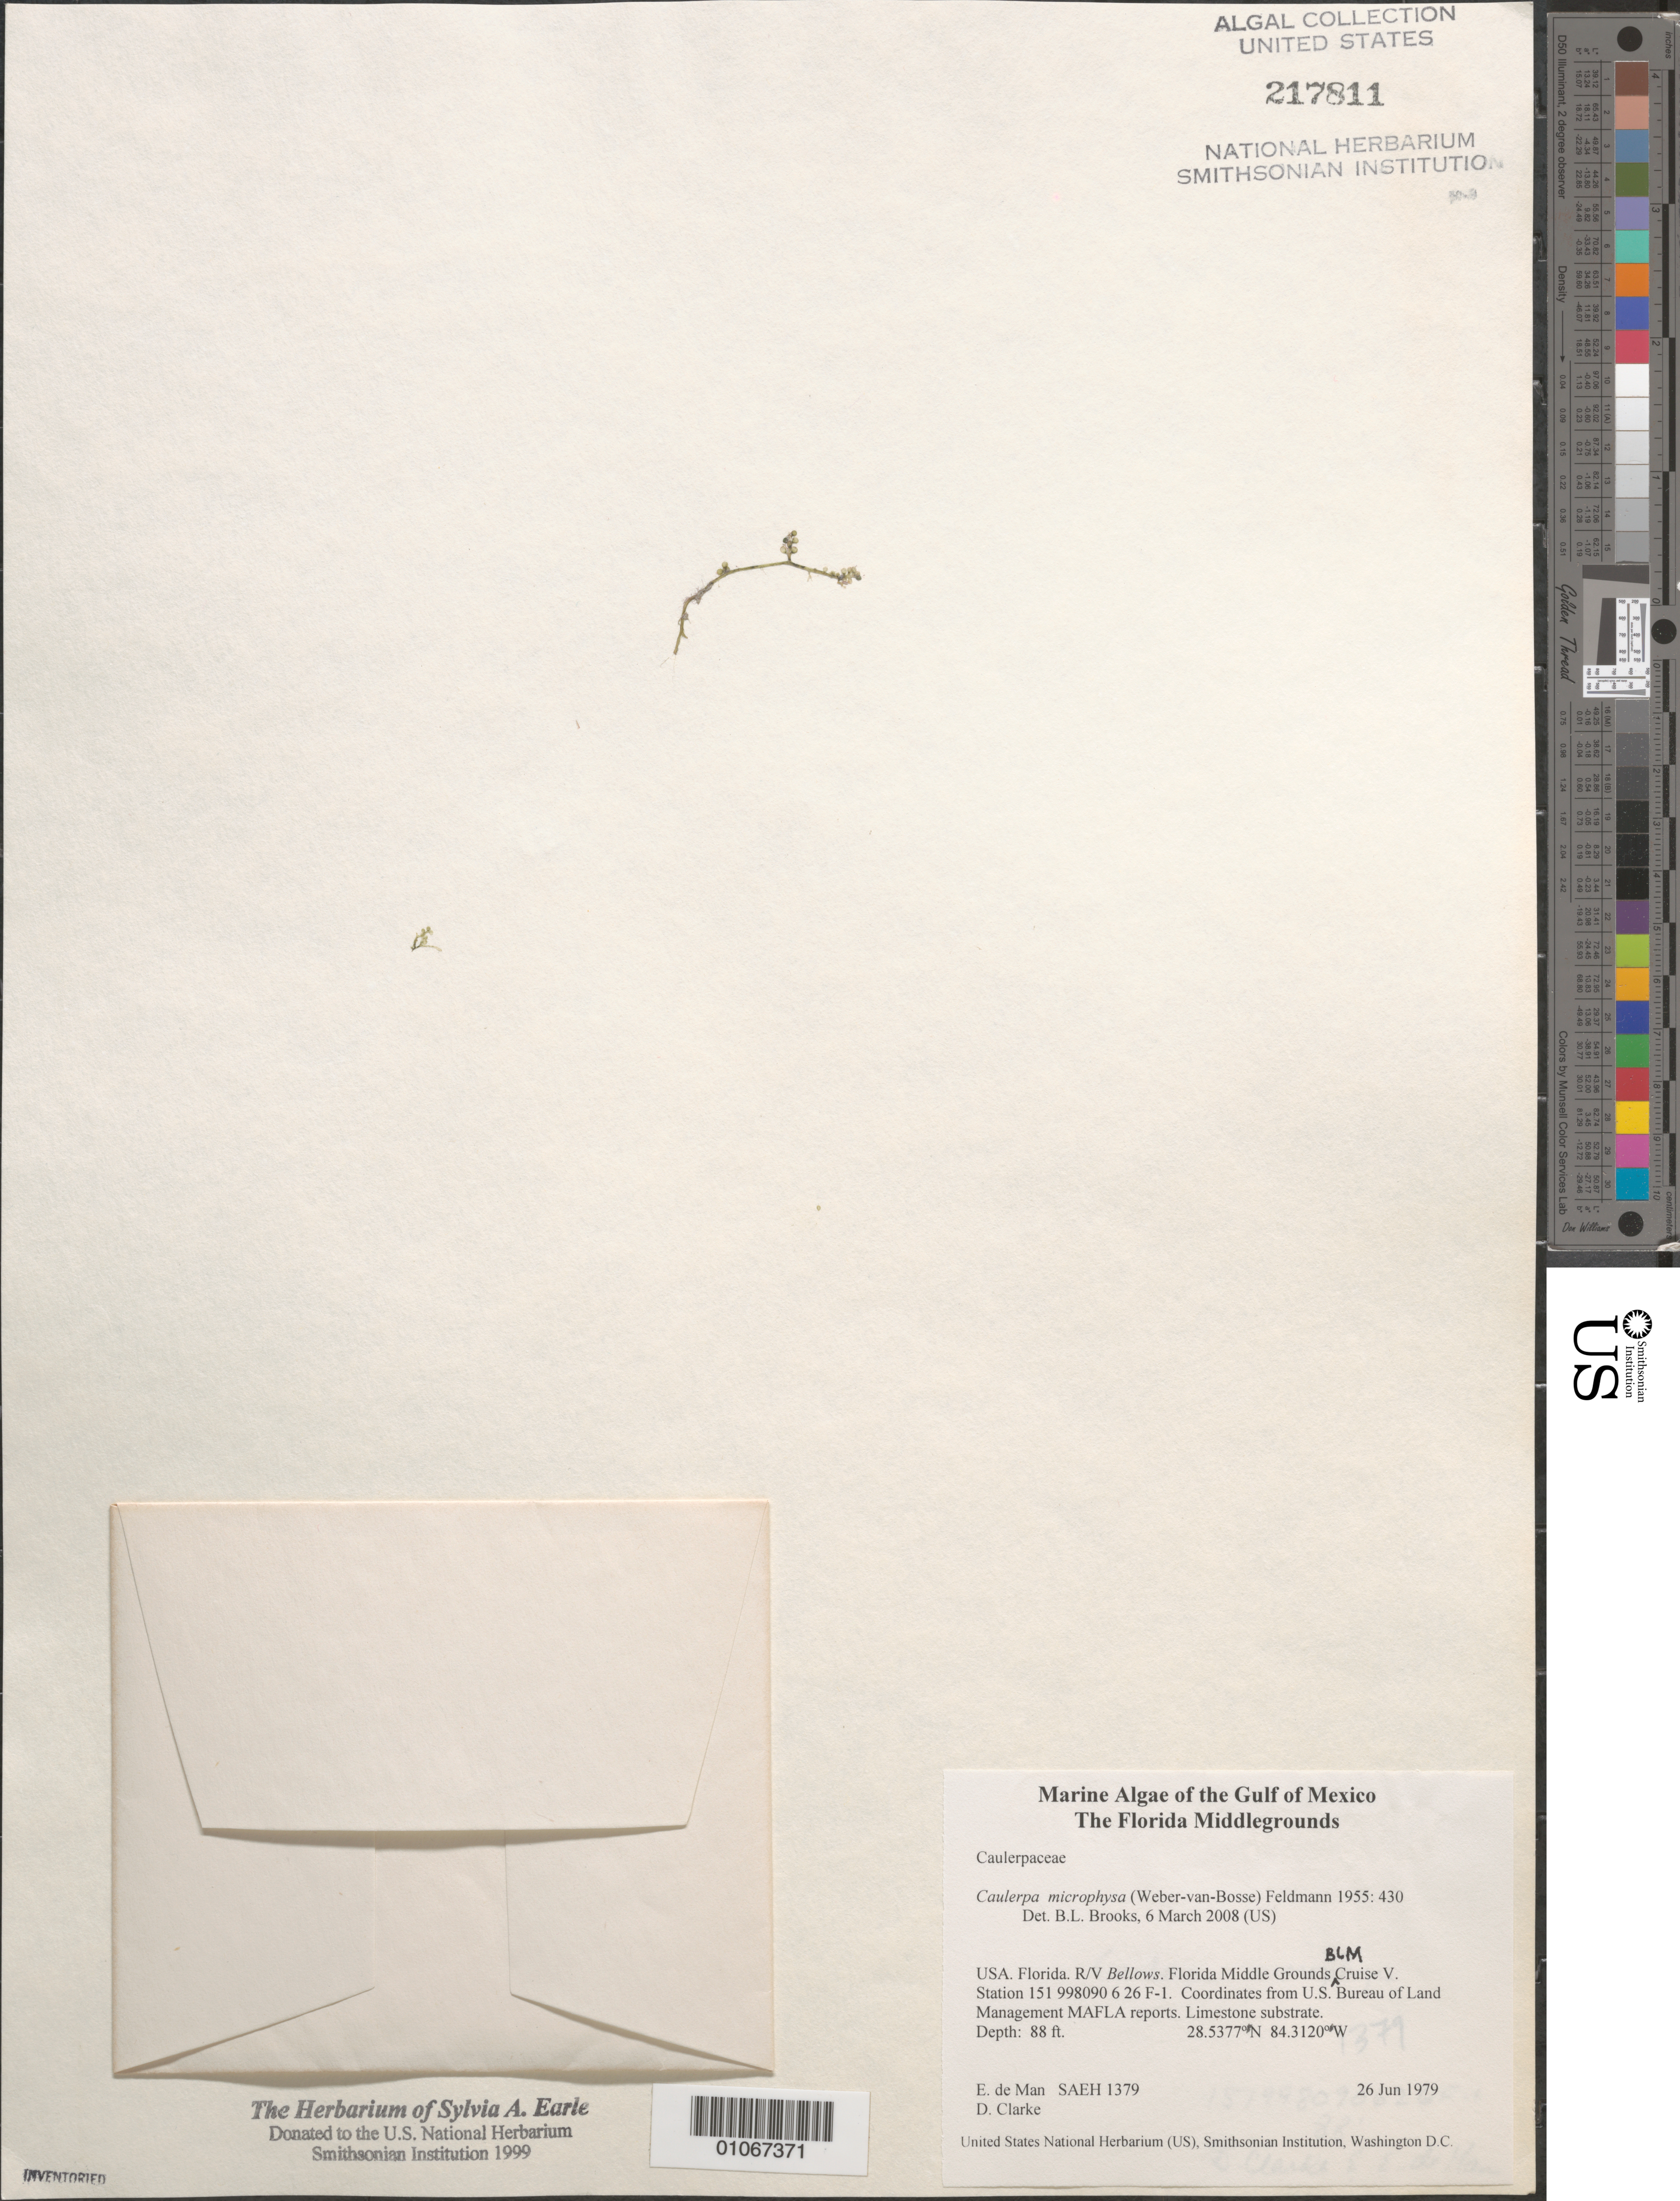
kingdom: Plantae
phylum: Chlorophyta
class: Ulvophyceae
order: Bryopsidales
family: Caulerpaceae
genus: Caulerpa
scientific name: Caulerpa microphysa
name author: (Weber Bosse) Feldmann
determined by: Brooks, B. L., (BOT), Smithsonian Institution - National Museum of Natural History (UNITED STATES)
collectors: E. de Man & D. Clarke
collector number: SAEH 1379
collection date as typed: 26 Jun 1979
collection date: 1979-06-26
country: United States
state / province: Florida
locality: Florida Middle Grounds, Gulf of Mexico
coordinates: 28.5377 N, 84.3120 W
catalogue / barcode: US 217811